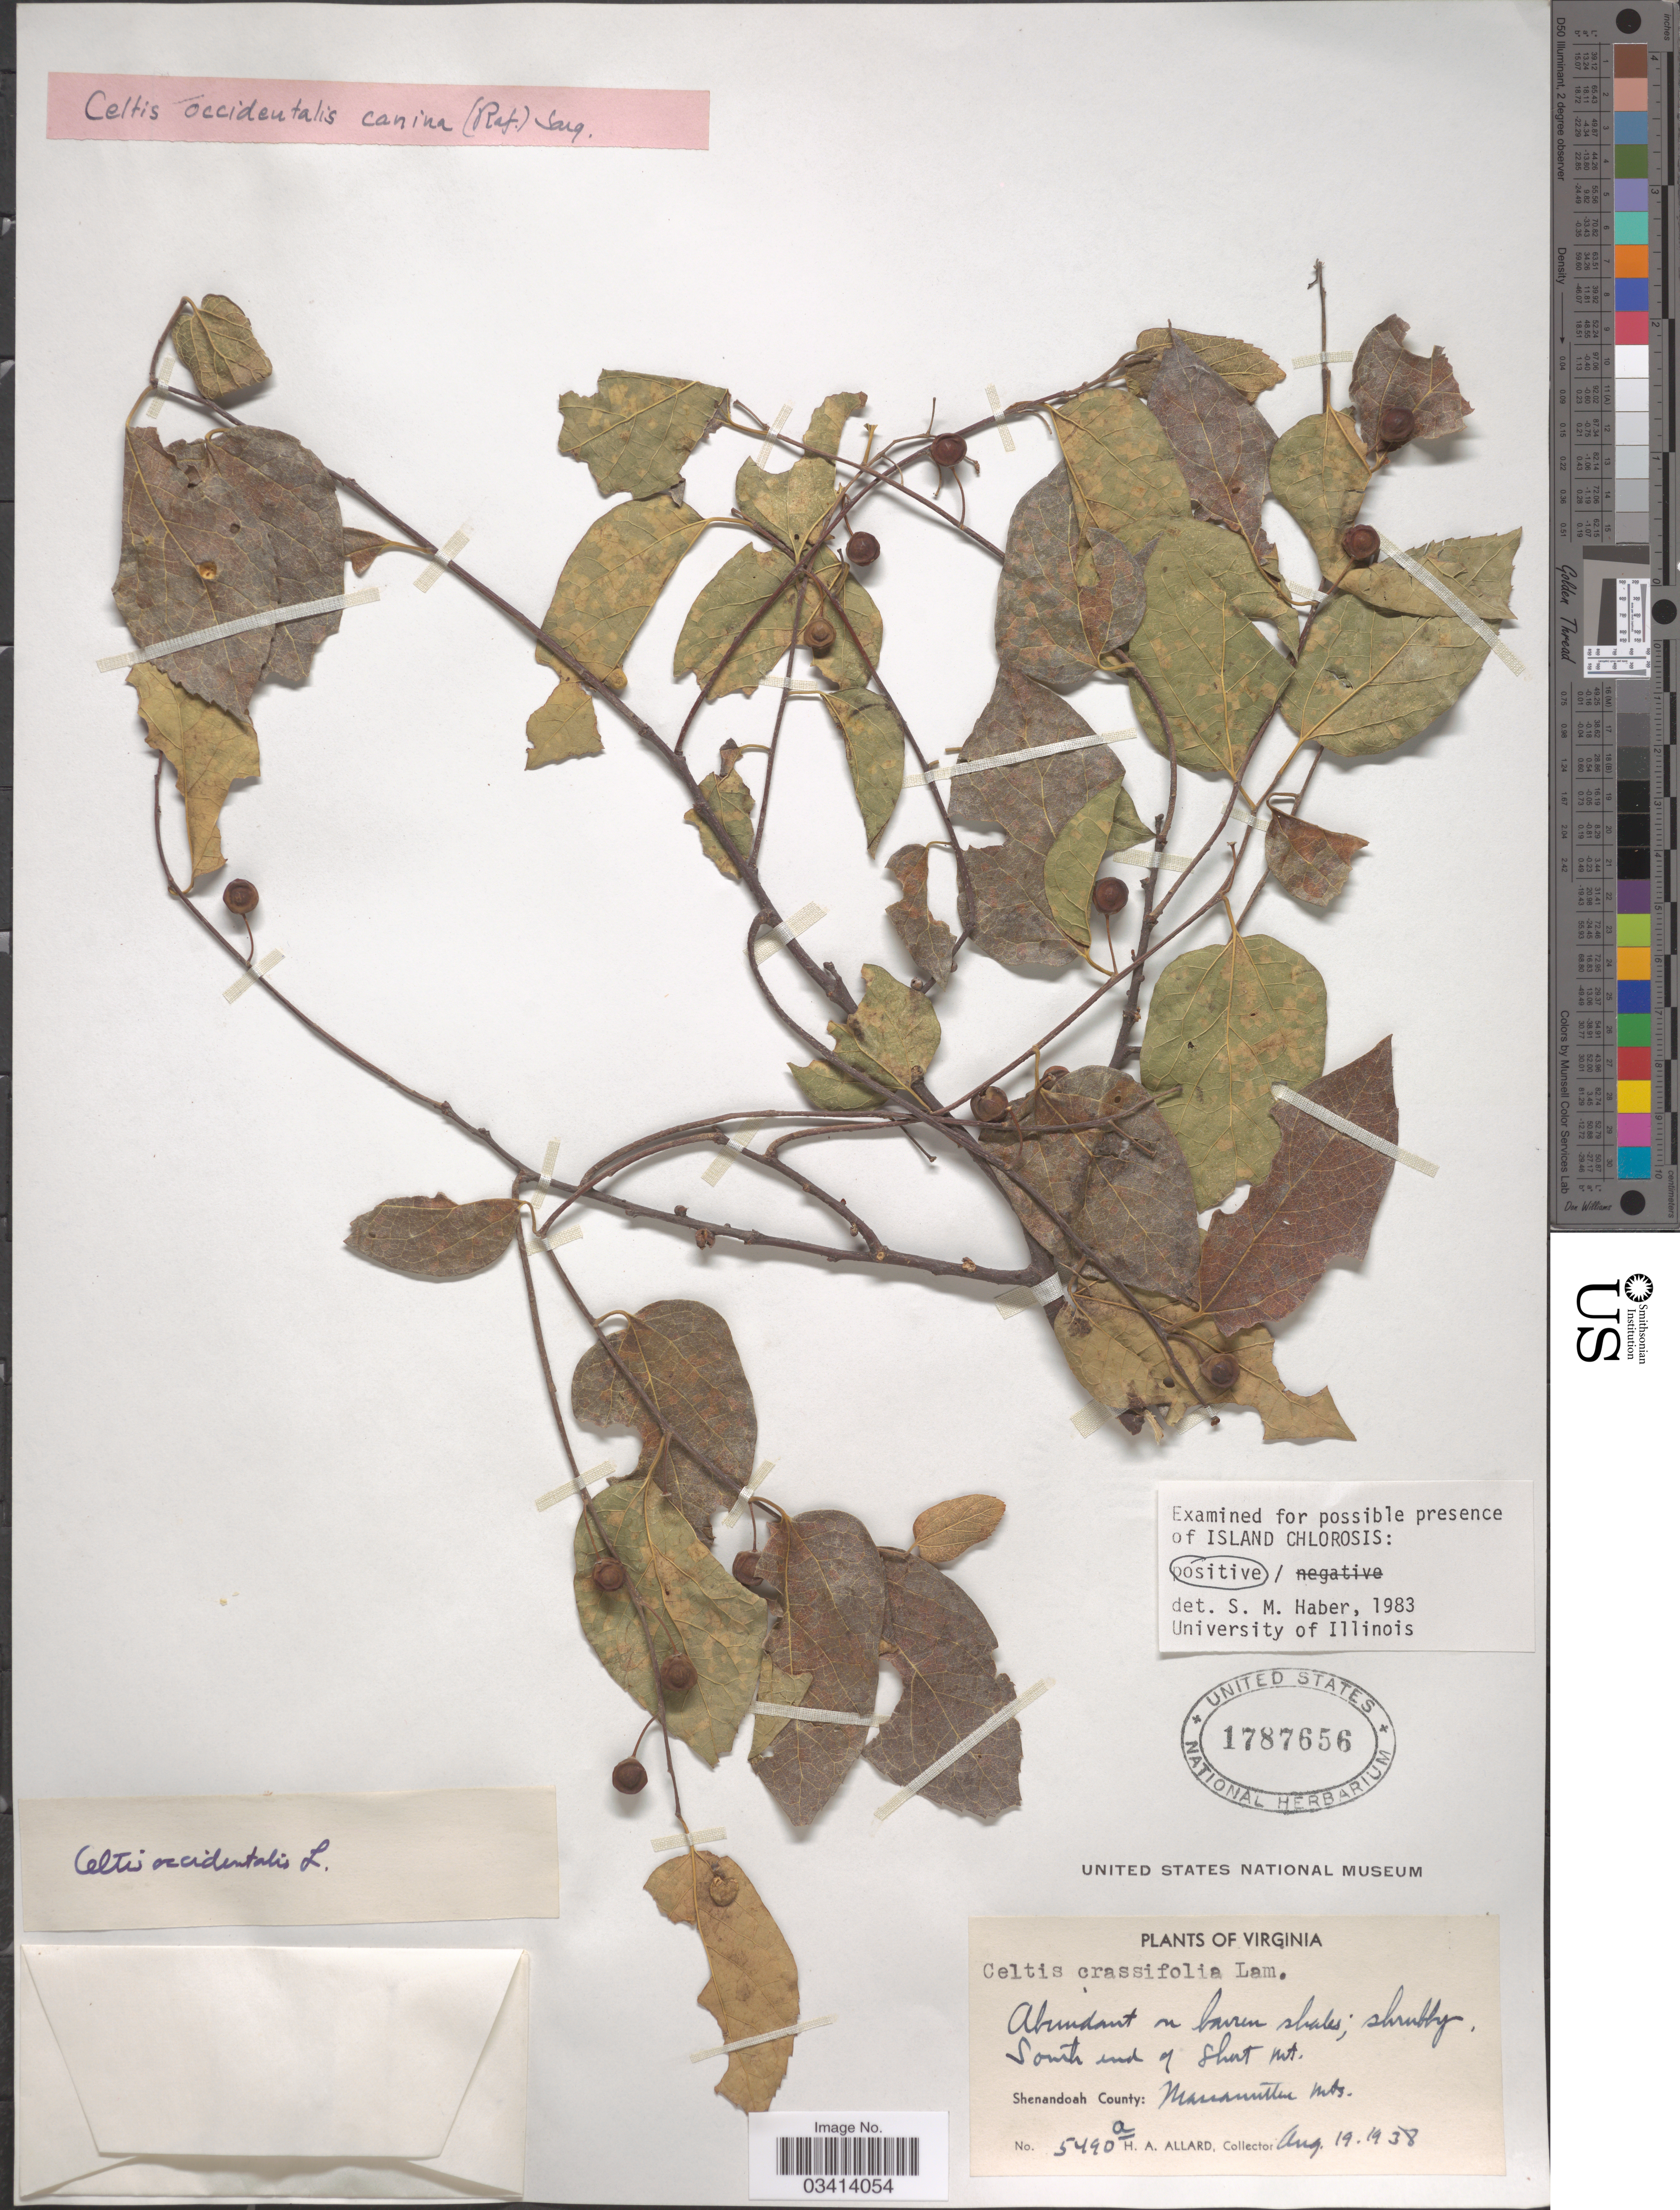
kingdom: Plantae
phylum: Tracheophyta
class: Magnoliopsida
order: Rosales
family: Cannabaceae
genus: Celtis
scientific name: Celtis occidentalis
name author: L.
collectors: H. A. Allard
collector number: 5490 a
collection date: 1938-08-19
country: United States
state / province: Virginia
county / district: Shenandoah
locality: South end of Short Mt. Shenandoah County: Massanutten Mts.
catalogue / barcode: US 1787656